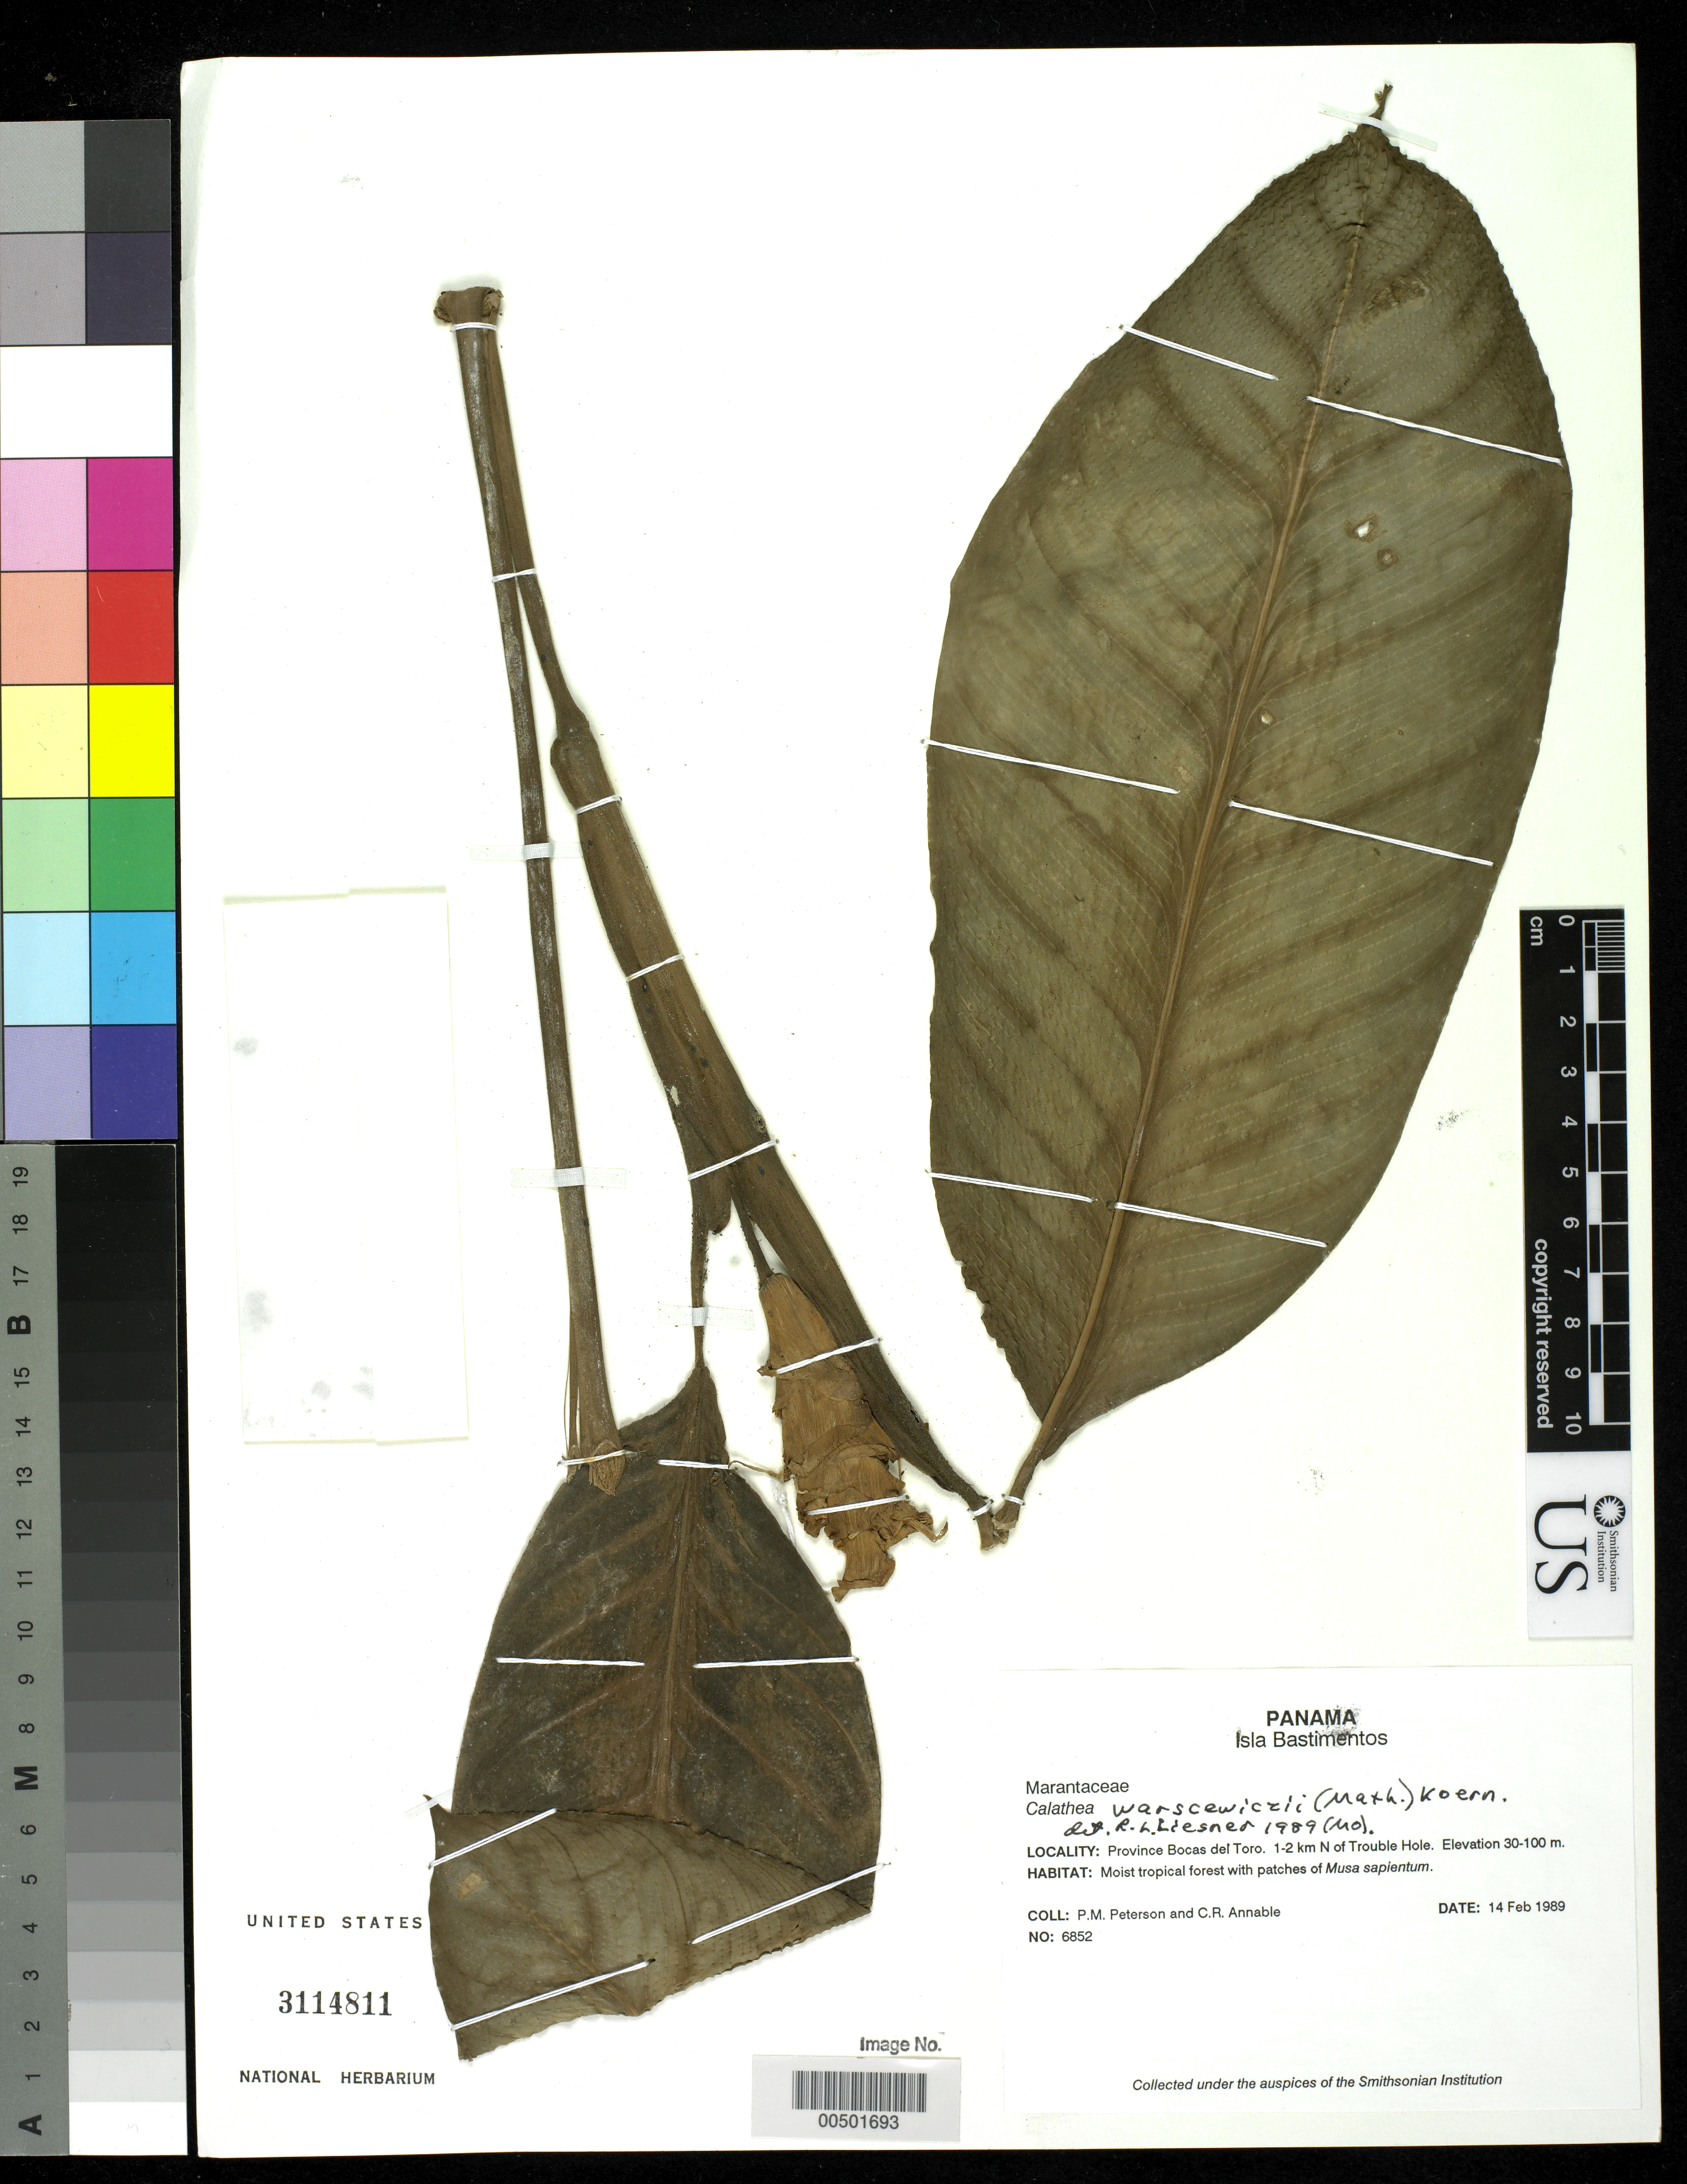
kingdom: Plantae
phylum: Tracheophyta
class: Liliopsida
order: Zingiberales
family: Marantaceae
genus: Goeppertia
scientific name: Goeppertia warszewiczii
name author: (Lem.) Borchs. & S. Suárez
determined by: Strong, M. T., (US), Smithsonian Institution - National Museum of Natural History (UNITED STATES)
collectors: P. M. Peterson & C. R. Annable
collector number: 06852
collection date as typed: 14 Feb 1989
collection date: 1989-02-14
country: Panama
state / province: Bocas del Toro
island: San Cristóbal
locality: Isla San Cristobal, 1-2 km N of Trouble Hole.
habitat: Moist tropical forest with patches of Musa sapientum.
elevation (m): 30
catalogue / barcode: US 3114811